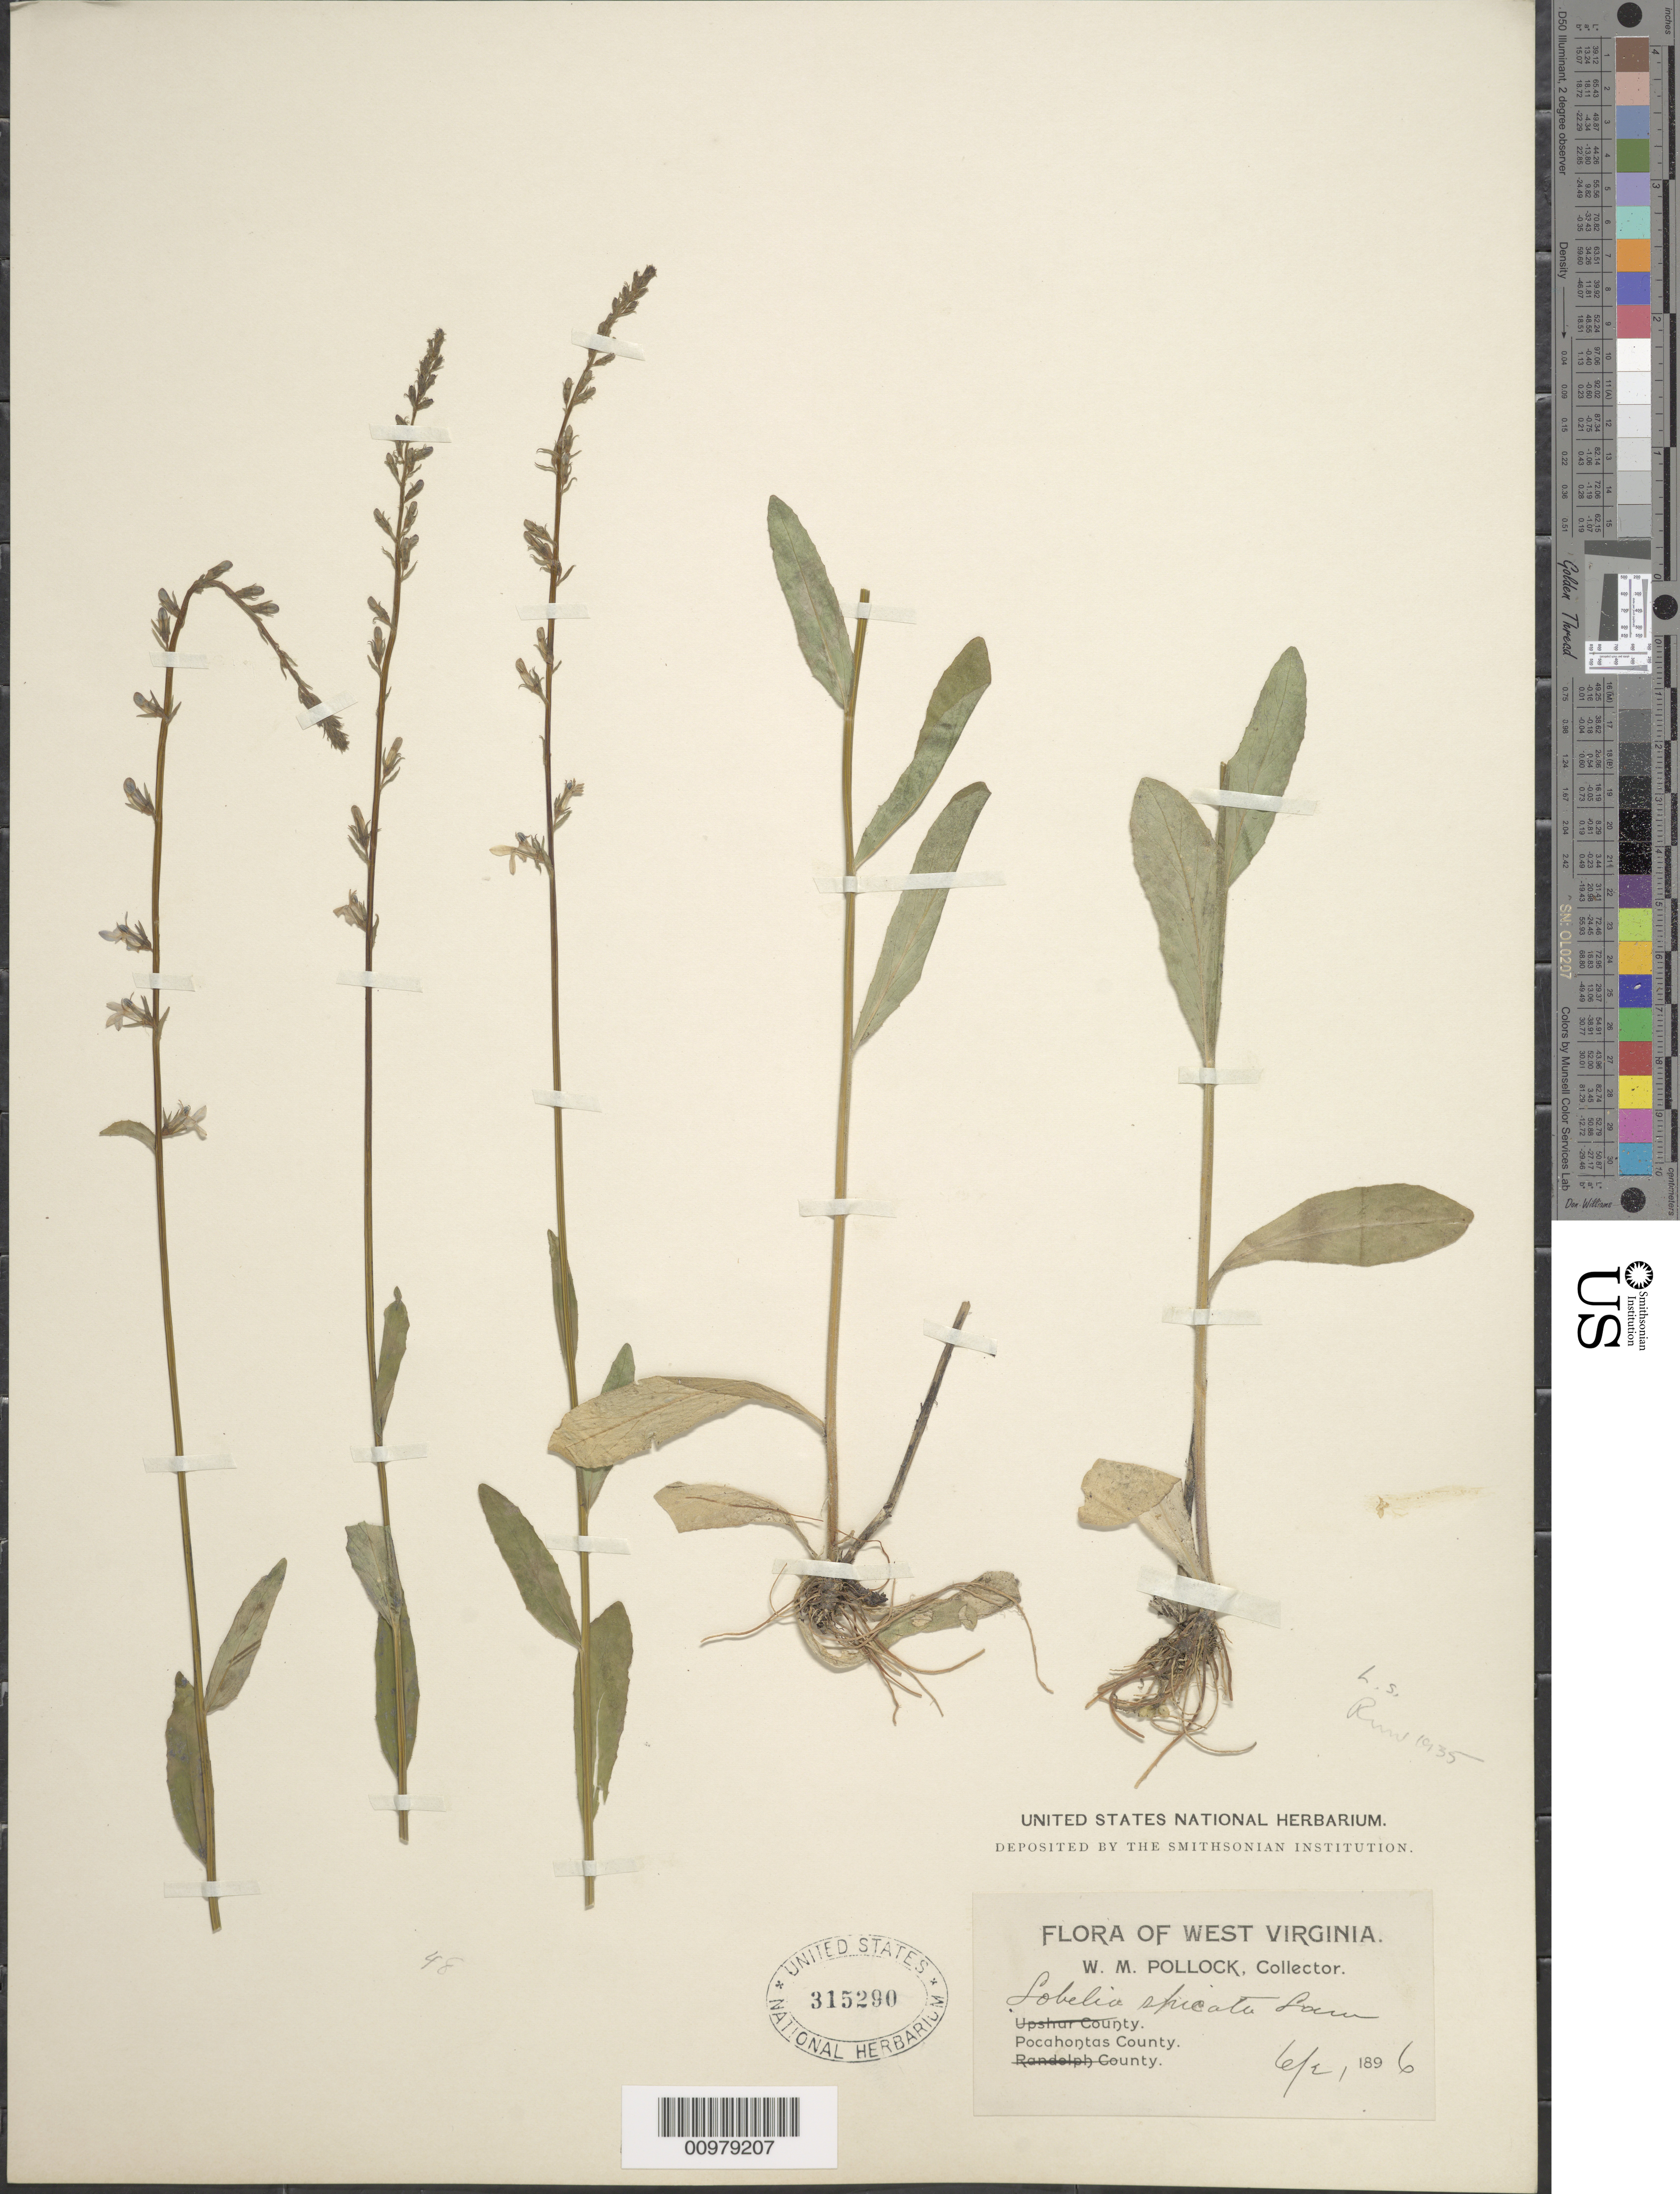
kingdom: Plantae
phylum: Tracheophyta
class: Magnoliopsida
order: Asterales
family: Campanulaceae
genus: Lobelia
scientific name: Lobelia spicata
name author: Lam.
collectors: W. M. Pollock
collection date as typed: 6/21 1896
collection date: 1896-06-21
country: United States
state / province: West Virginia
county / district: Pocahontas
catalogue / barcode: US 315290